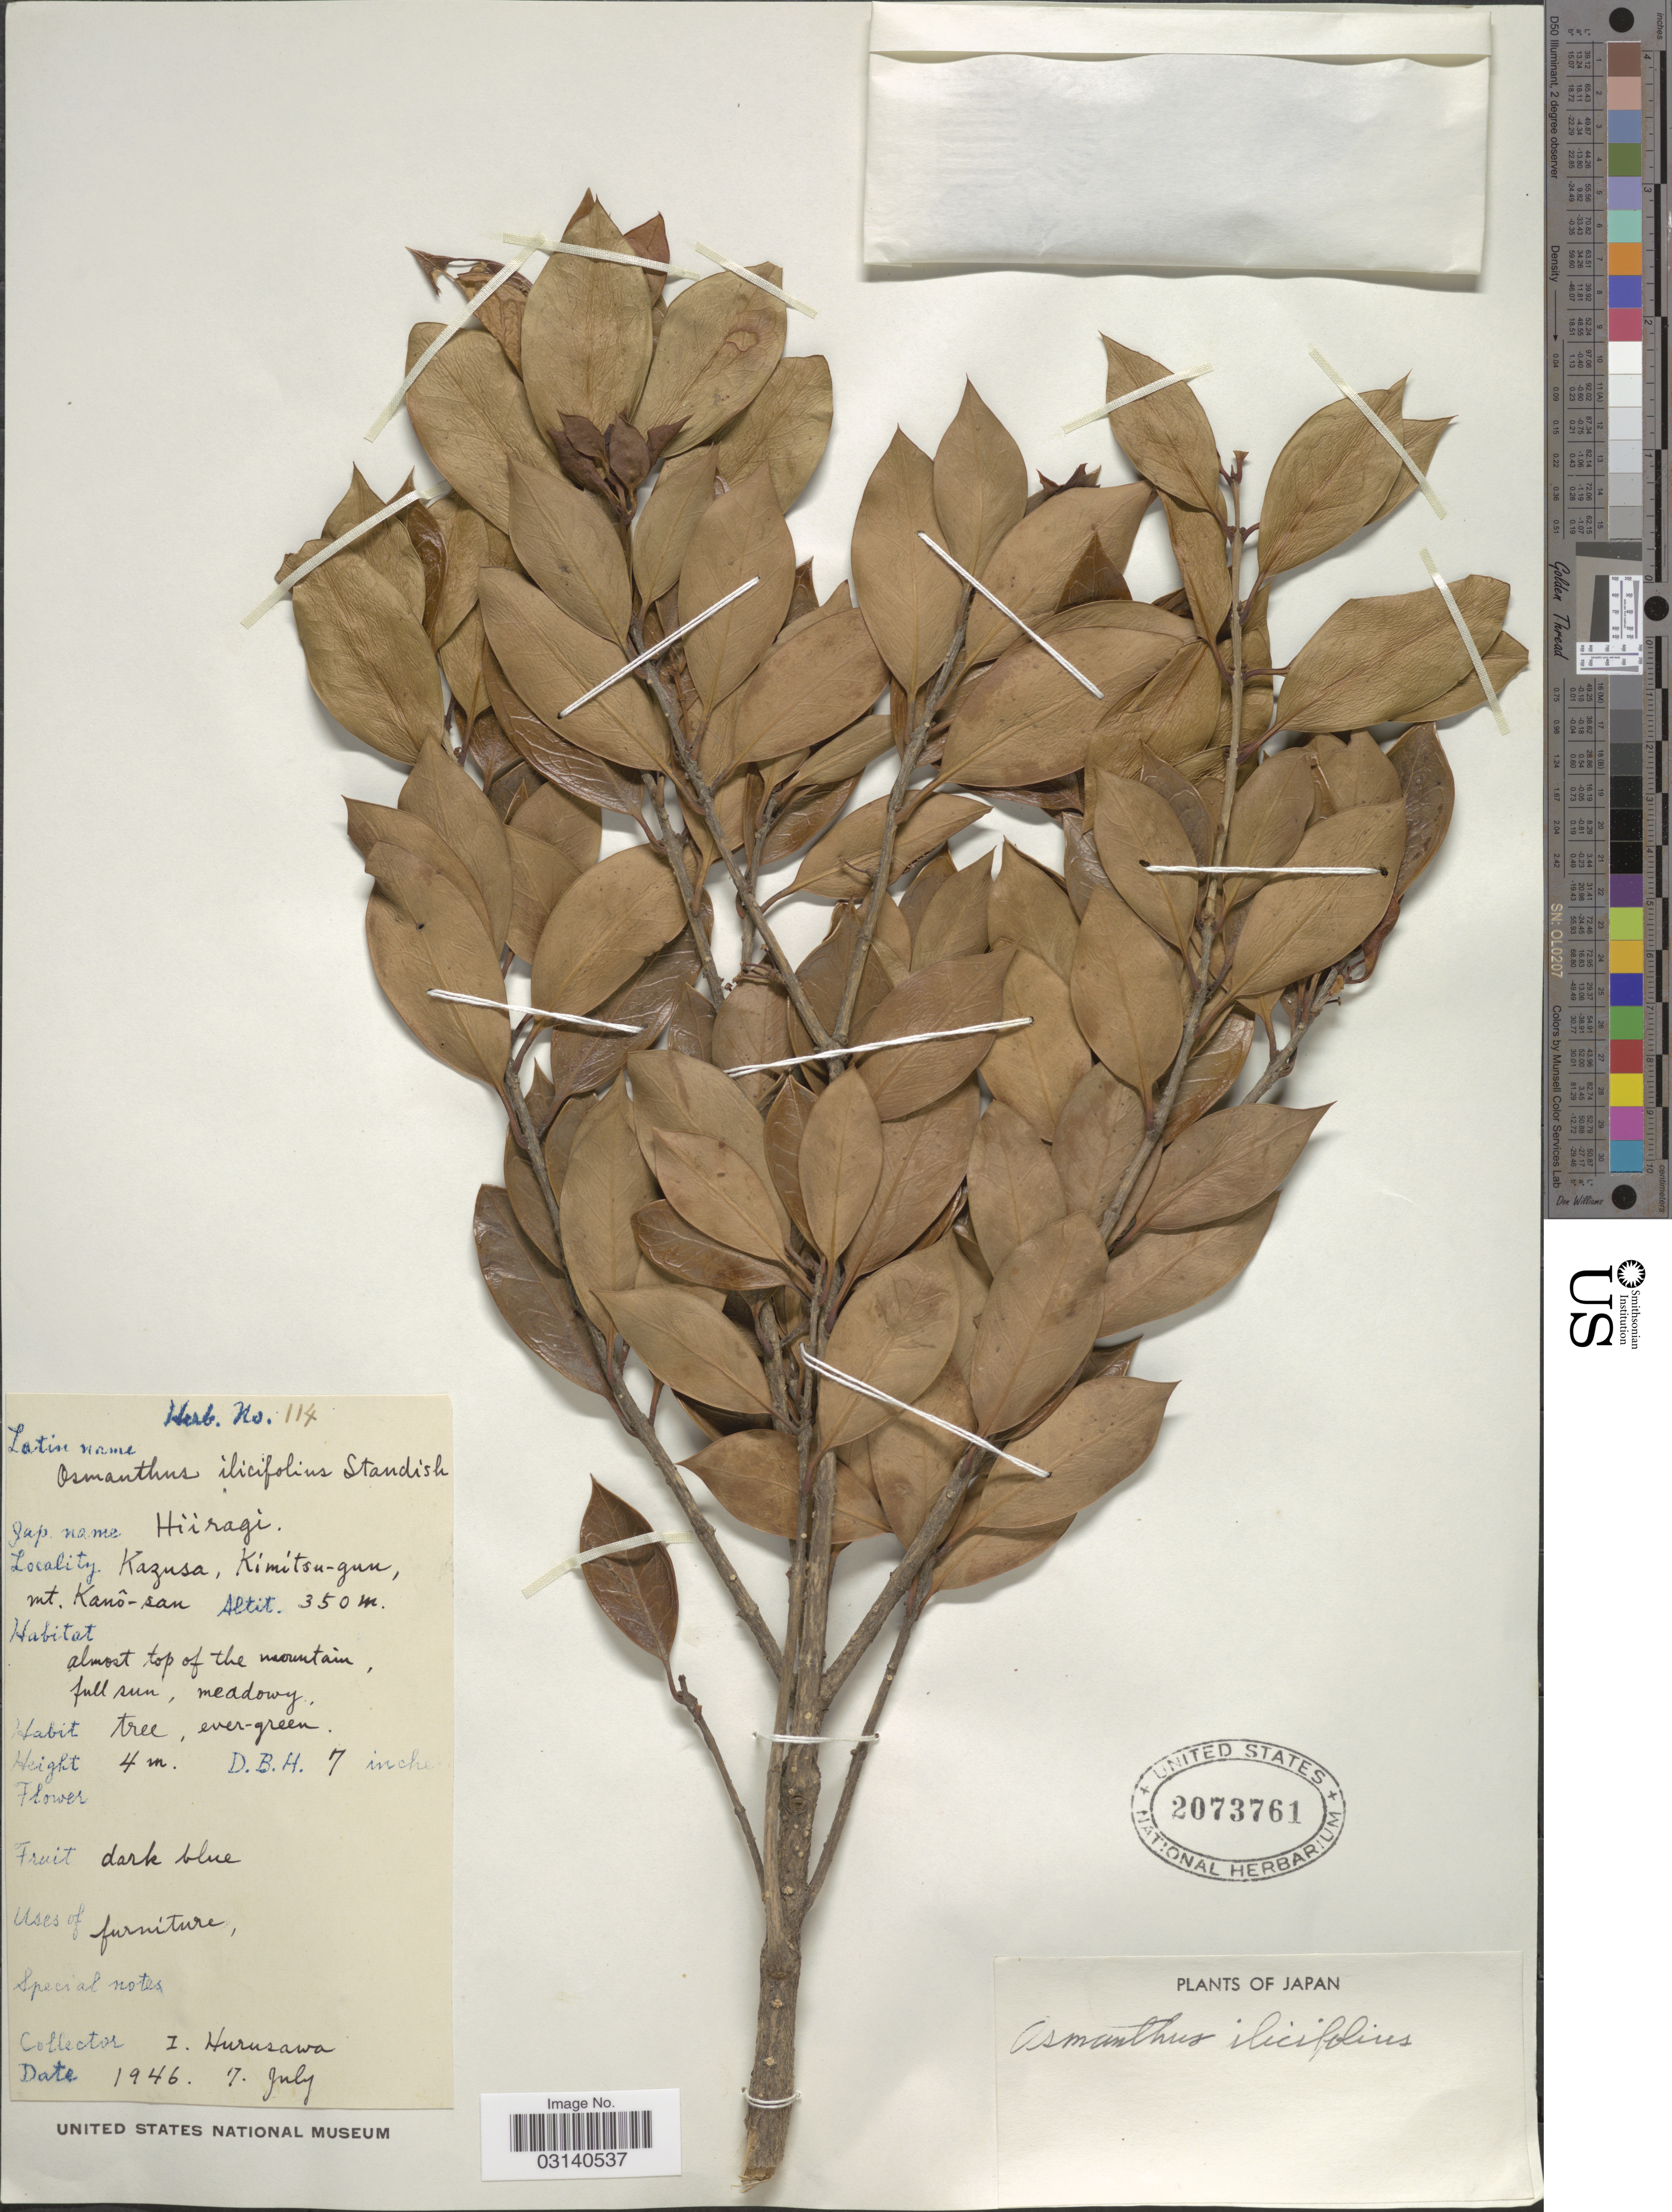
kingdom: Plantae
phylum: Tracheophyta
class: Magnoliopsida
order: Lamiales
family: Oleaceae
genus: Osmanthus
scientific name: Osmanthus heterophyllus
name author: (G. Don) P.S. Green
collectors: I. Hurusawa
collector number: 114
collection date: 1946-07-17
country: Japan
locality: Kazusa, Kimitsu-gun, mt. Kanô-san.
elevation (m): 350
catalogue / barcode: US 2073761